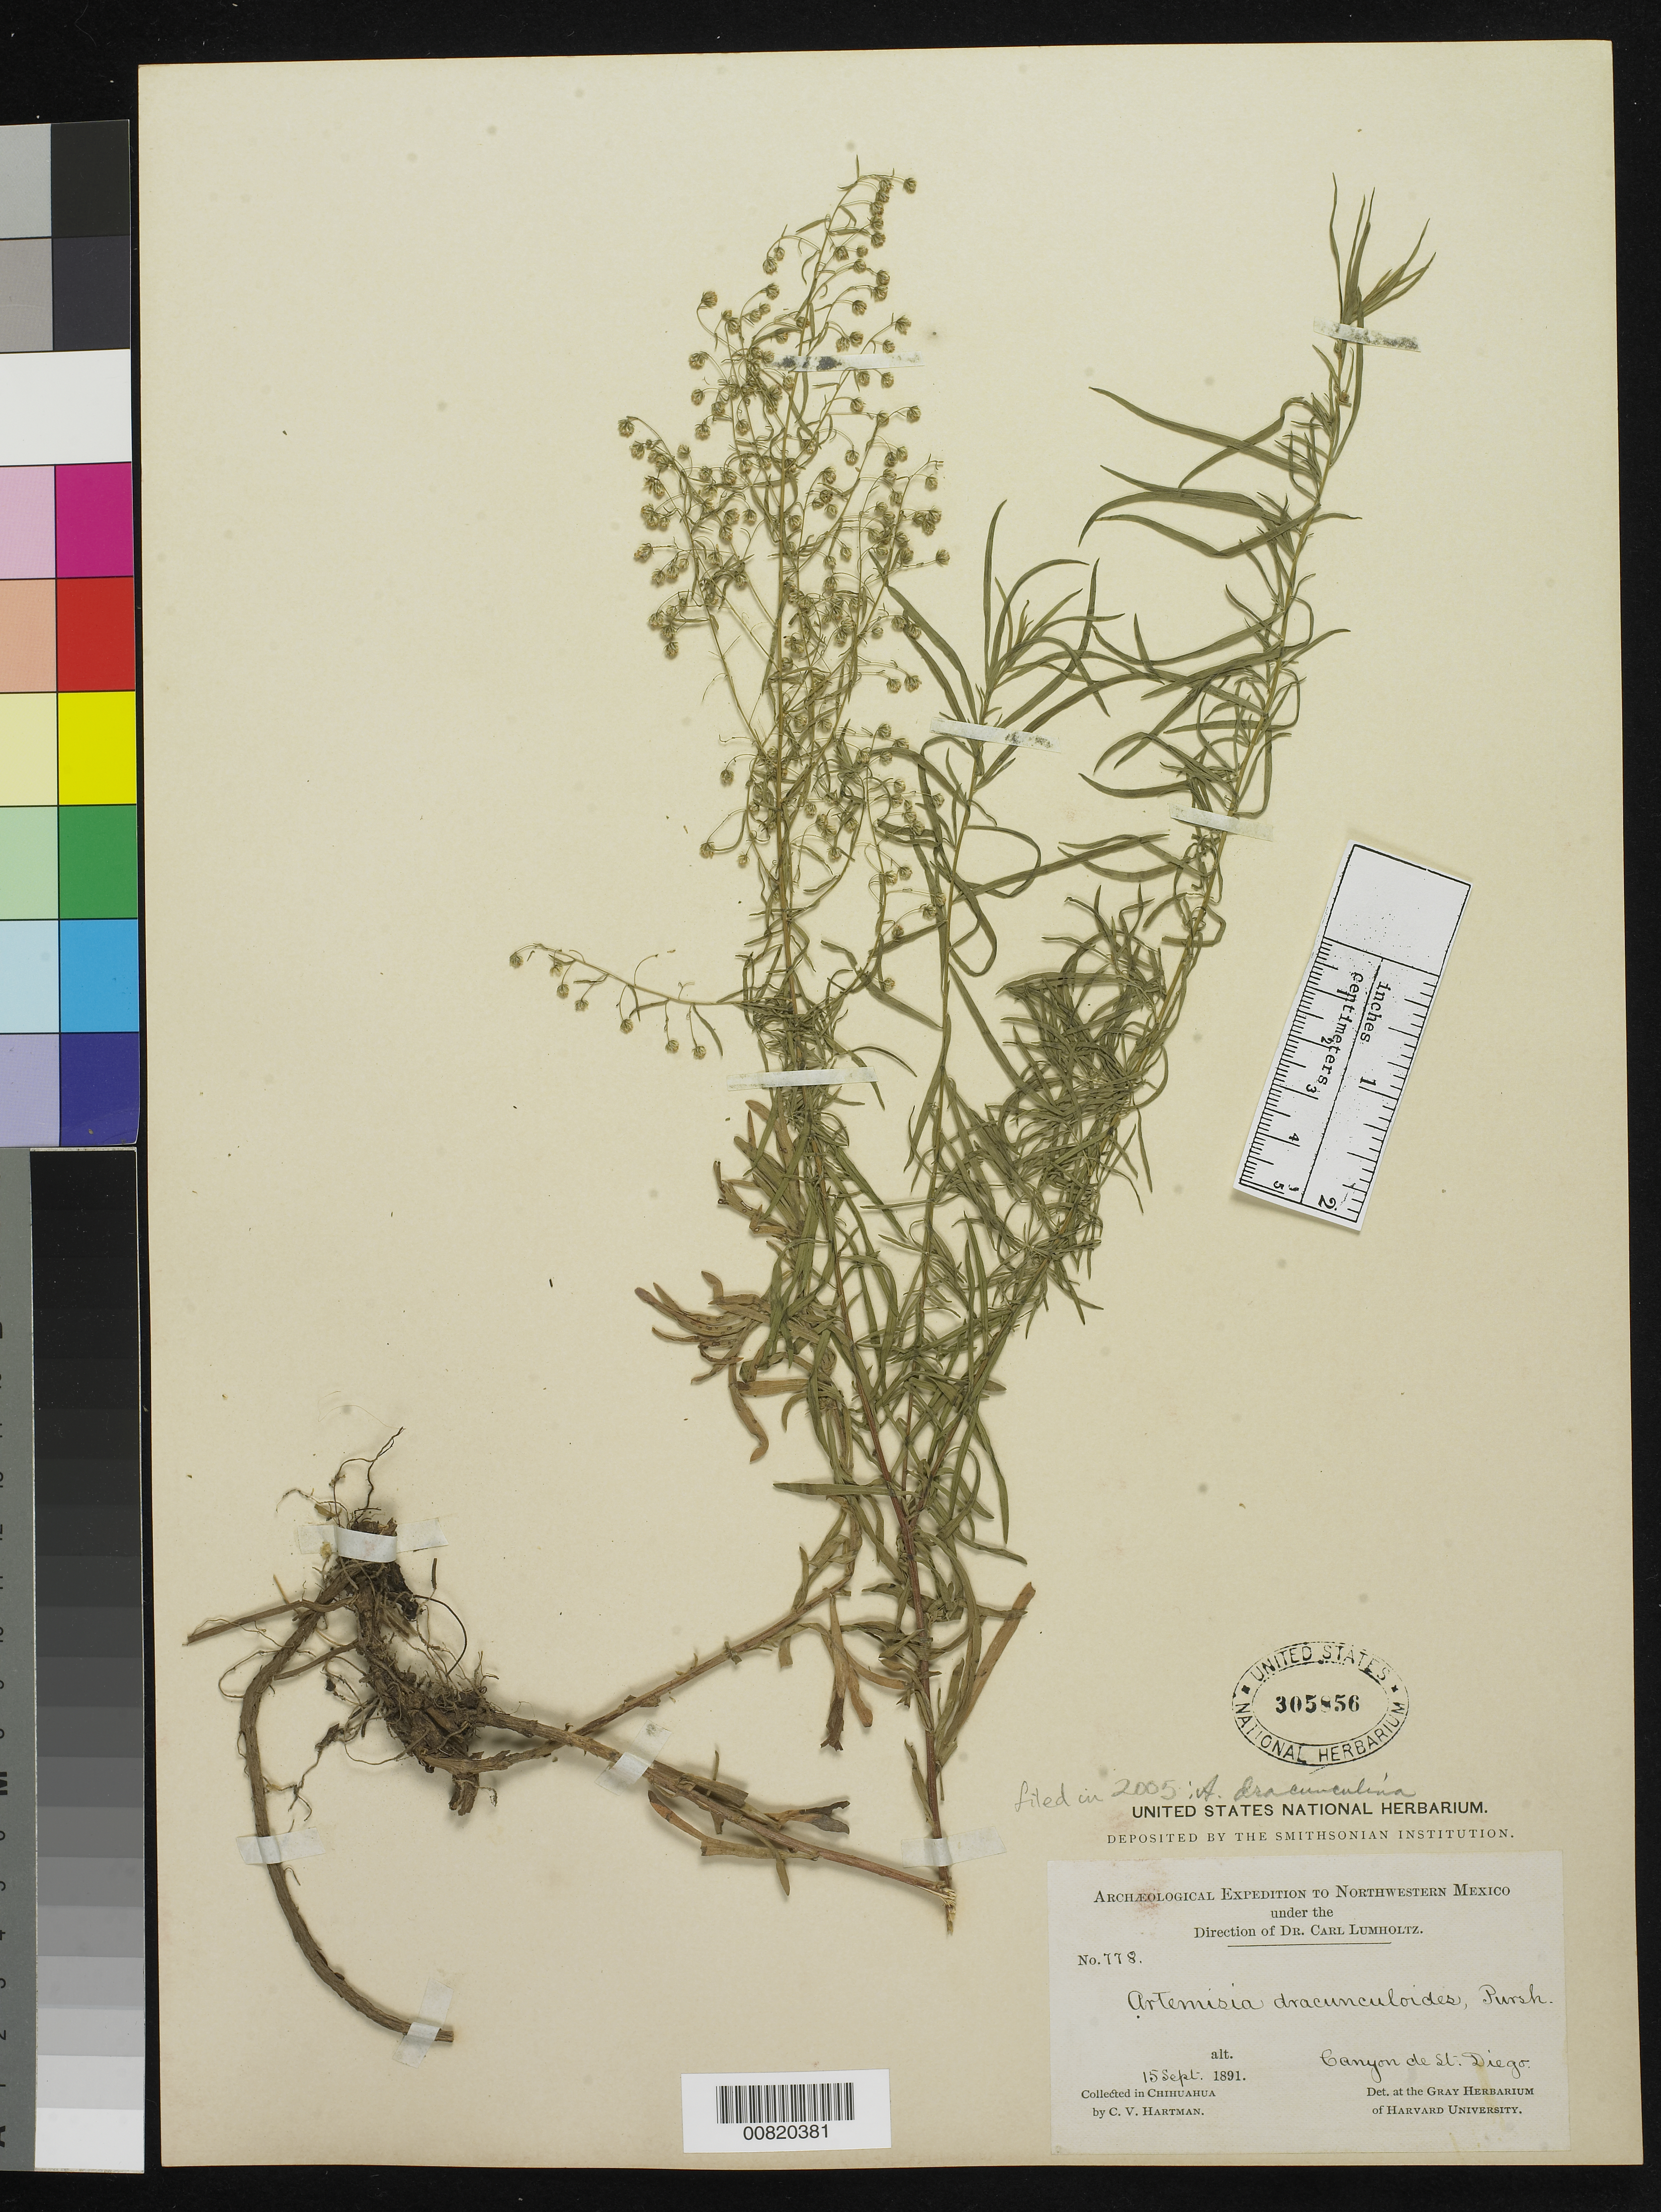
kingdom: Plantae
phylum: Tracheophyta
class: Magnoliopsida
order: Asterales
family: Asteraceae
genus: Artemisia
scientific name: Artemisia dracunculina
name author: S. Watson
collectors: C. V. Hartman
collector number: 778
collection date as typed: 15 Sep 1891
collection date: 1891-09-15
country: Mexico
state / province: Chihuahua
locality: Canyon de St. Diego, Chihuahua.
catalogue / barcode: US 305856